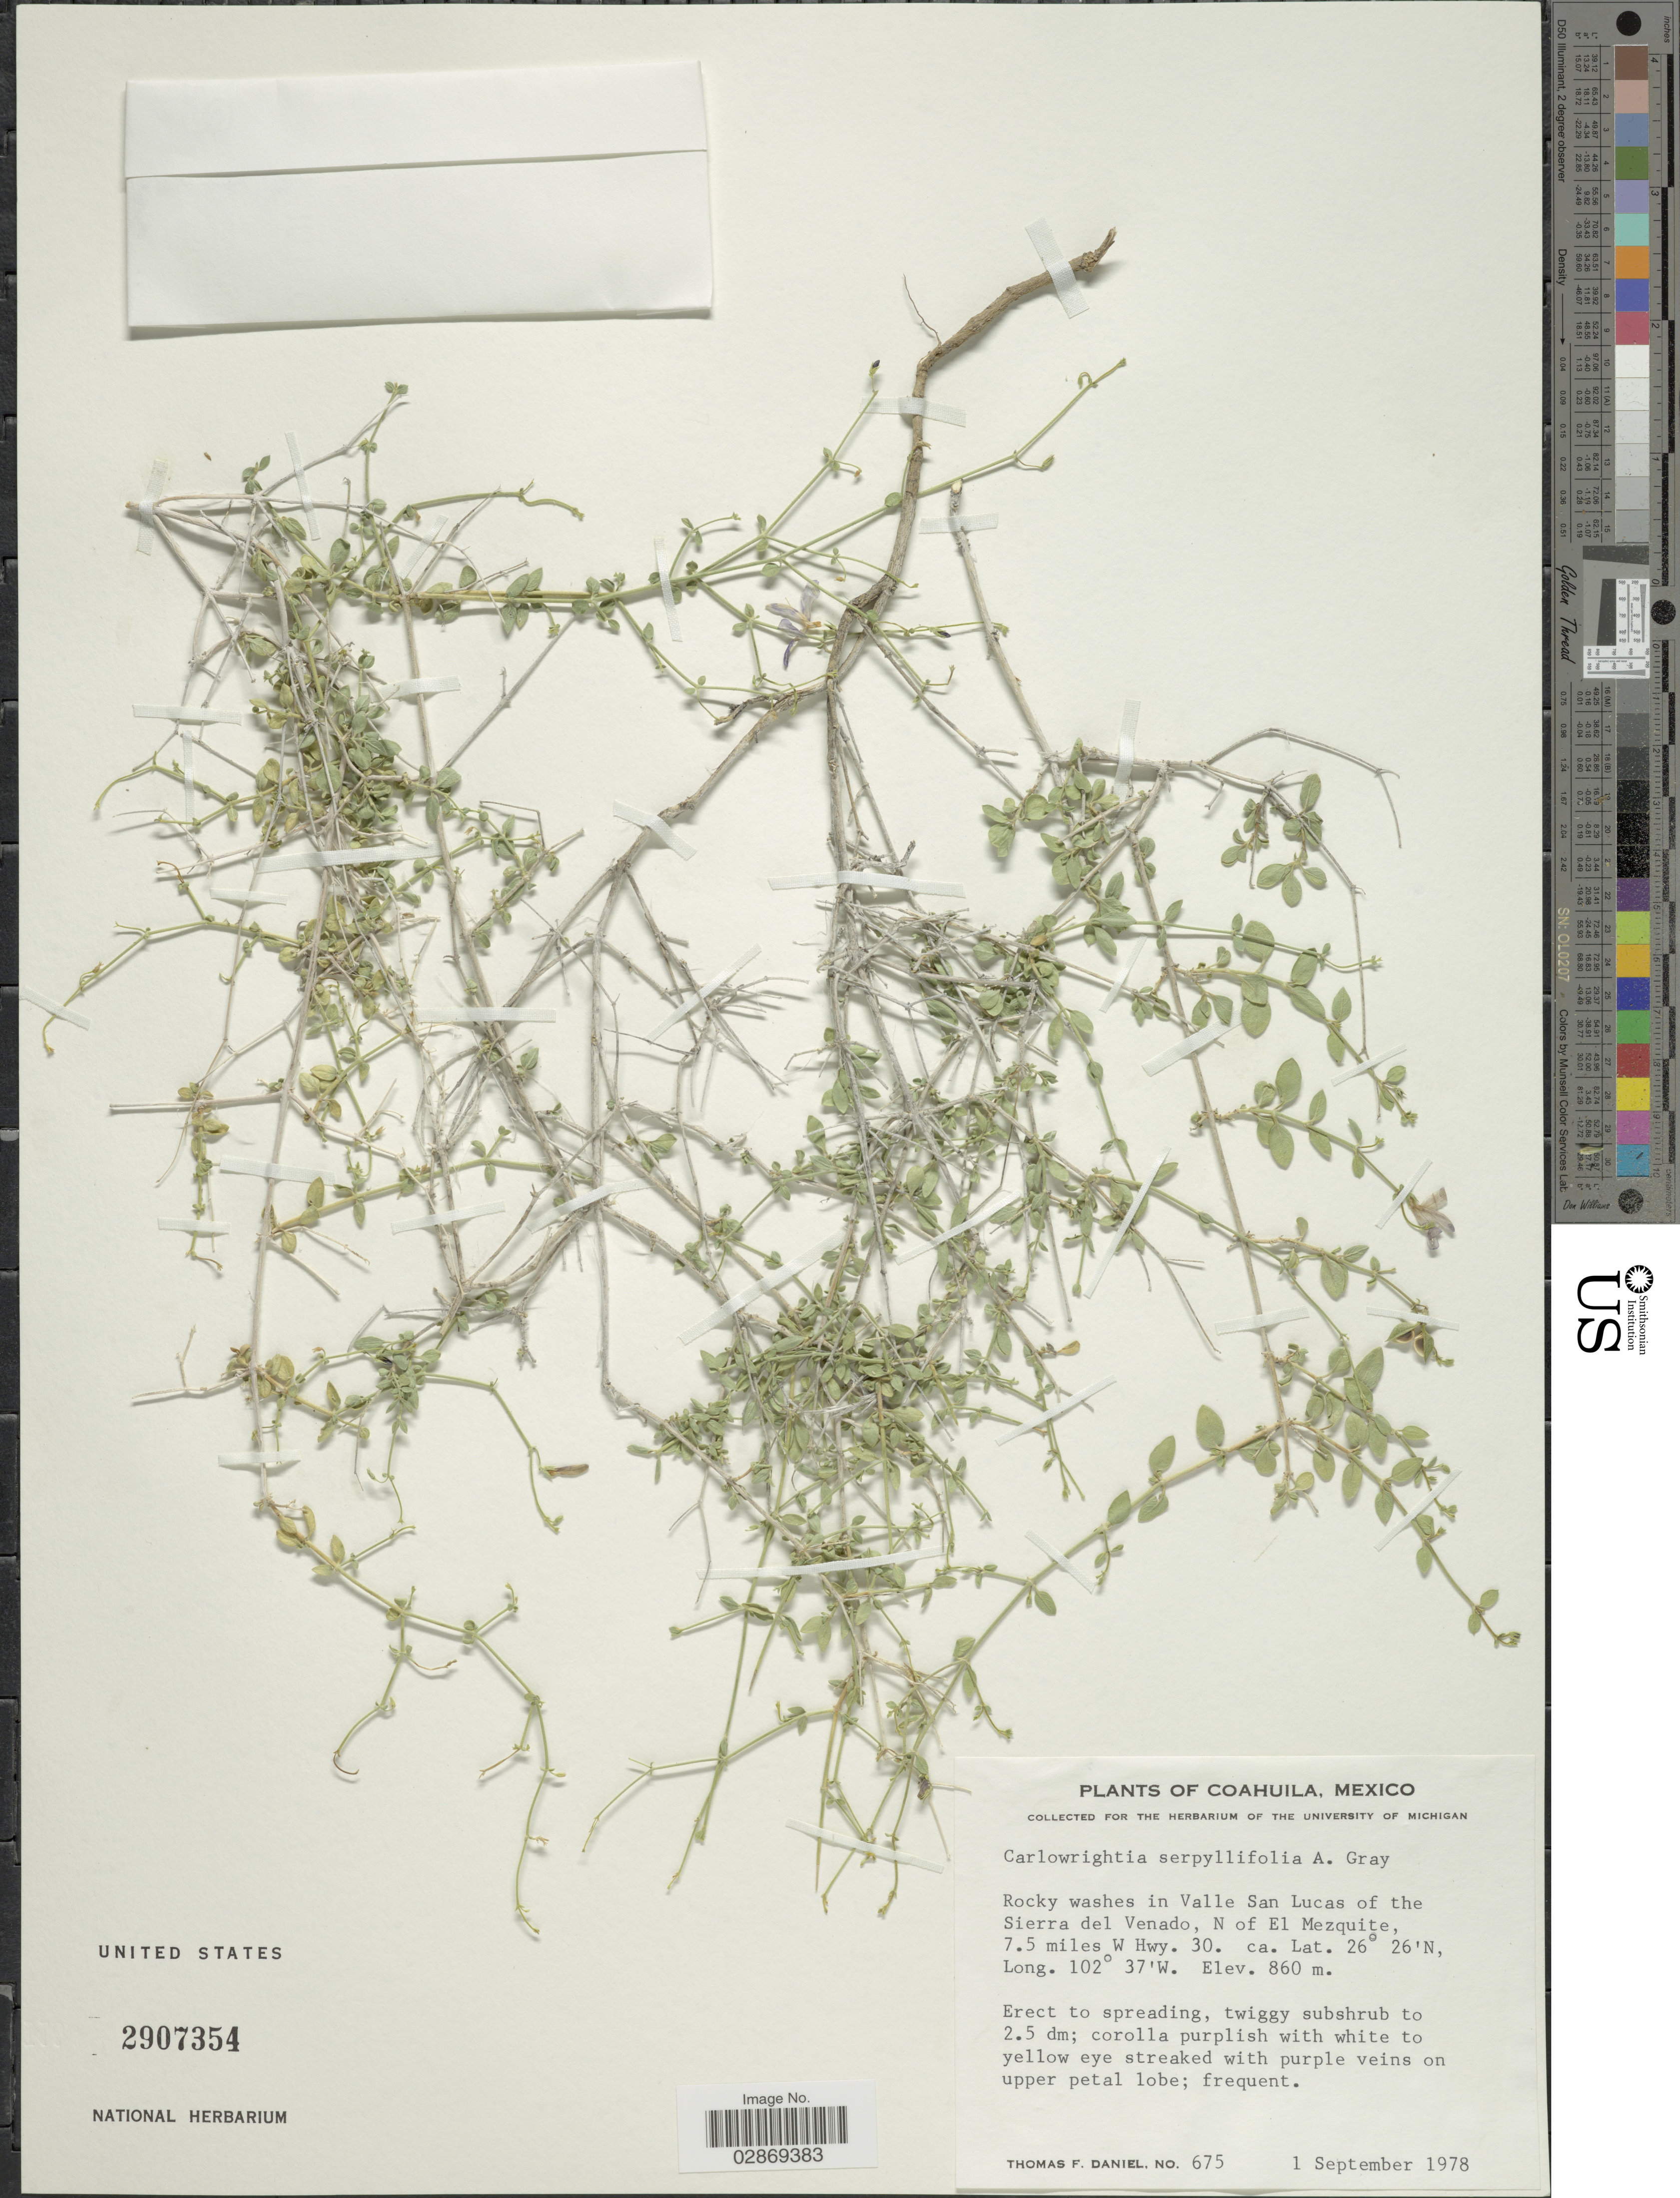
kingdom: Plantae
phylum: Tracheophyta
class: Magnoliopsida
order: Lamiales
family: Acanthaceae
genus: Carlowrightia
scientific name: Carlowrightia serpyllifolia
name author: A. Gray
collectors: T. F. Daniel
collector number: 675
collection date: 1978-09-01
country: Mexico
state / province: Coahuila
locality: Rocky washes in Valle San Lucas of the Sierra del Venado, N of El Mezquite, 7.5 miles W Hwy. 30.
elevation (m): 860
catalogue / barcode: US 2907354